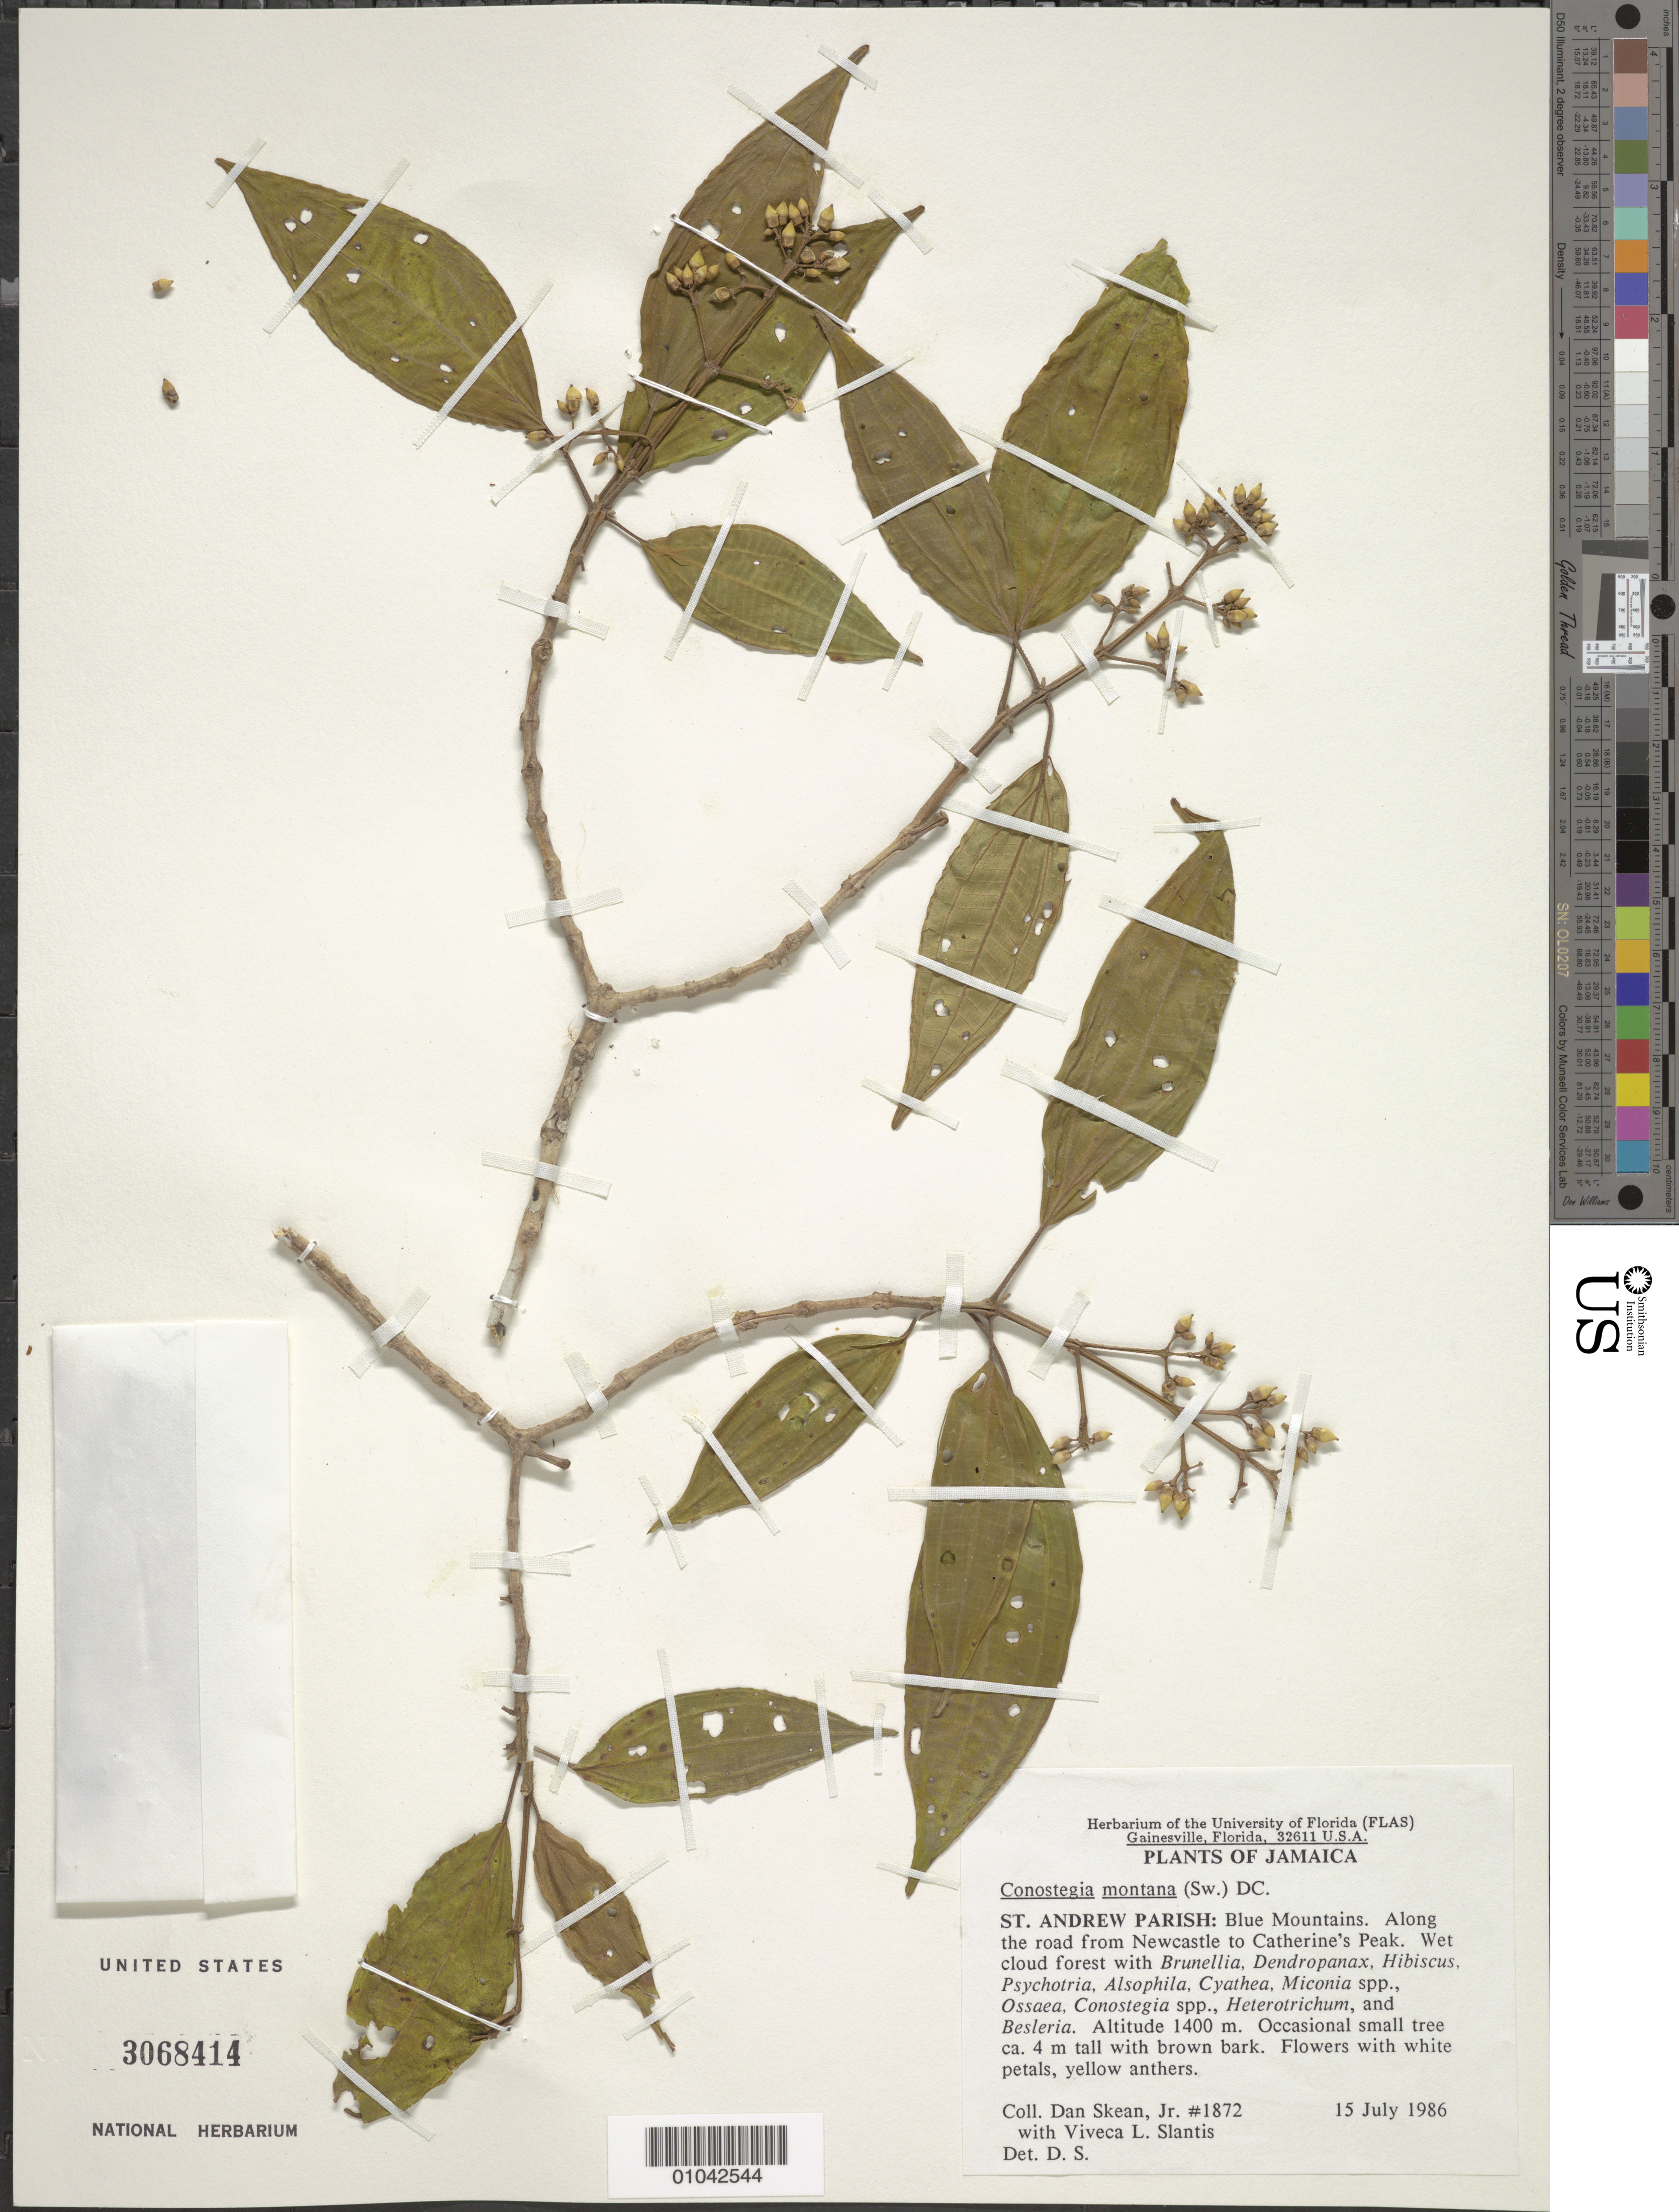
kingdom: Plantae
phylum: Tracheophyta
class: Magnoliopsida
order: Myrtales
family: Melastomataceae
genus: Conostegia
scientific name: Conostegia montana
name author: (Sw.) D. Don ex DC.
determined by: Skean, J. D., Jr.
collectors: J. D. Skean & V. Slantis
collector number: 1872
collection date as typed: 15 Jul 1986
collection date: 1986-07-15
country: Jamaica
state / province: Saint Andrew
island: Jamaica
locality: Blue Mountains, along road from Newcastle to Catherine's Peak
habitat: Wet cloud forest with Brunellia, Dendropanax, Hibiscus, Psychotria, Alsophila, Cyathea, Miconia spp., Ossaea, Conostegia spp., Heterotrichum, Besleria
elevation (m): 1400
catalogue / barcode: US 3068414